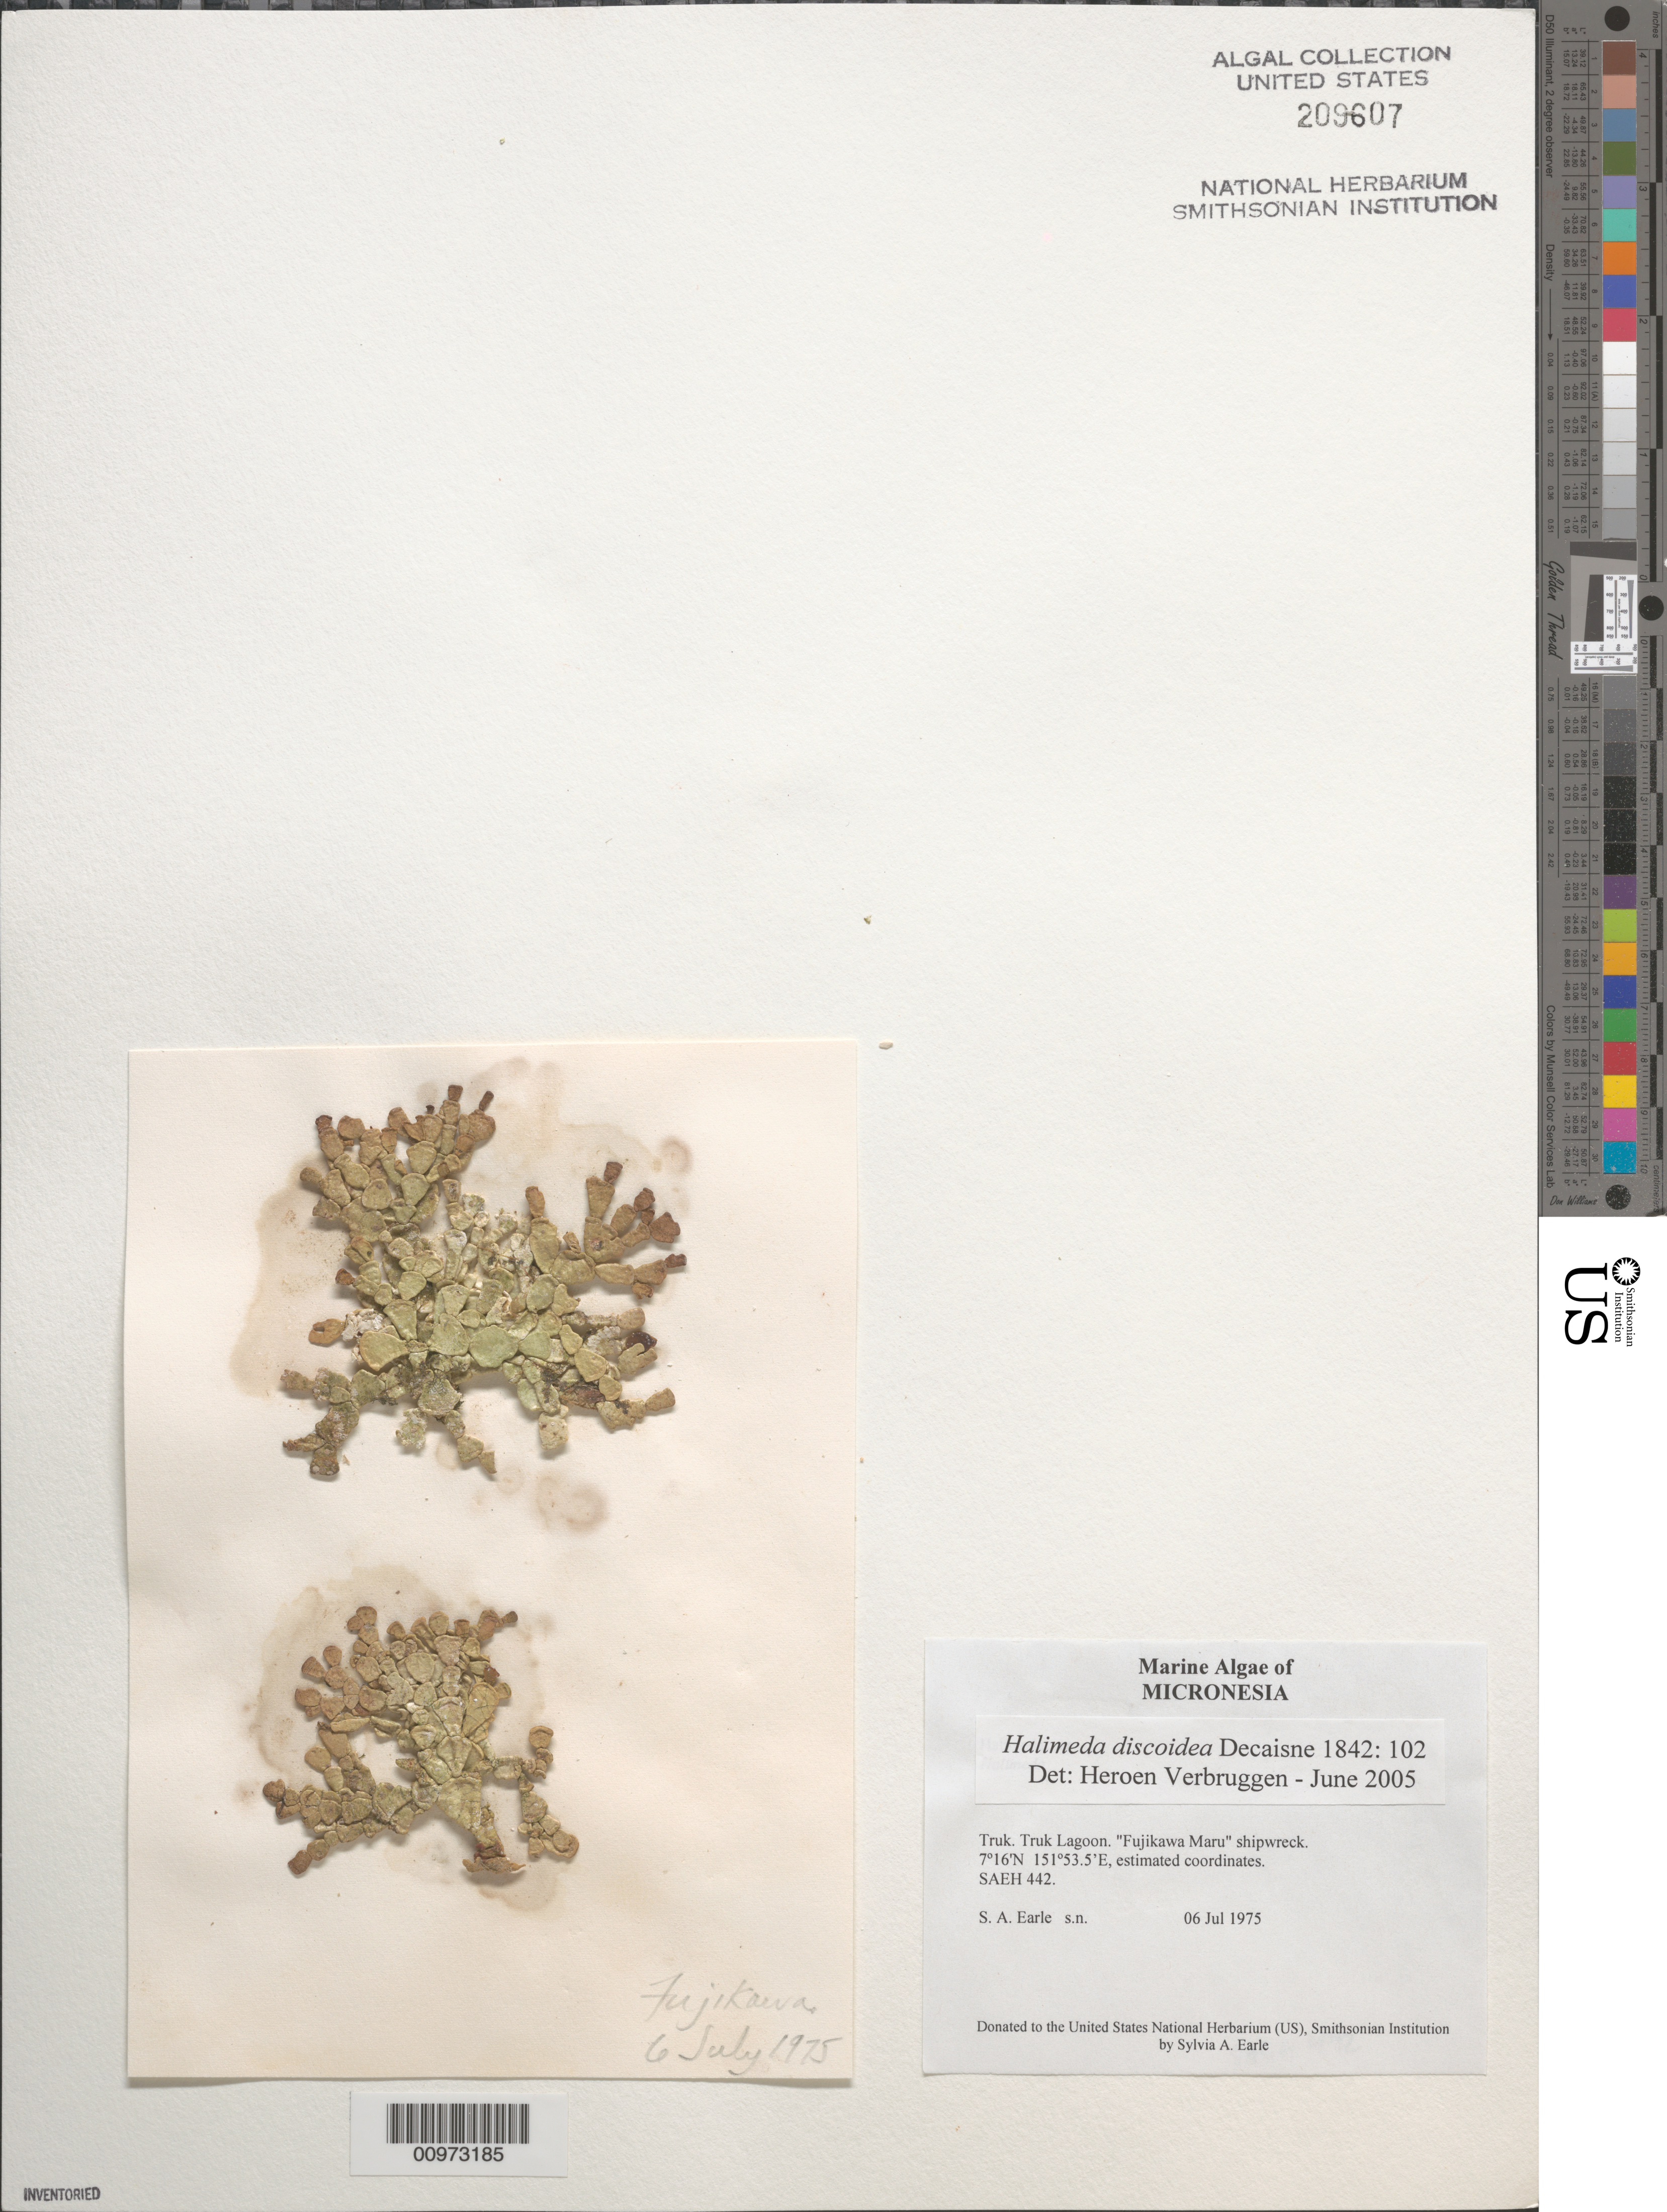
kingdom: Plantae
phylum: Chlorophyta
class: Ulvophyceae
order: Bryopsidales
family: Halimedaceae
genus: Halimeda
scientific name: Halimeda discoidea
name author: Decne.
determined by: Verbruggen, H.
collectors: S. A. Earle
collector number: SAEH 442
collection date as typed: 06 Jul 1975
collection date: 1975-07-06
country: Micronesia, Federated States of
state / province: Truk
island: Truk (Chuuk) Is.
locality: Chuuk Lagoon (Truk Lagoon), Fujikawa Maru shipwreck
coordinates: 7 16'N, 151 53.5'E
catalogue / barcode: US 209607